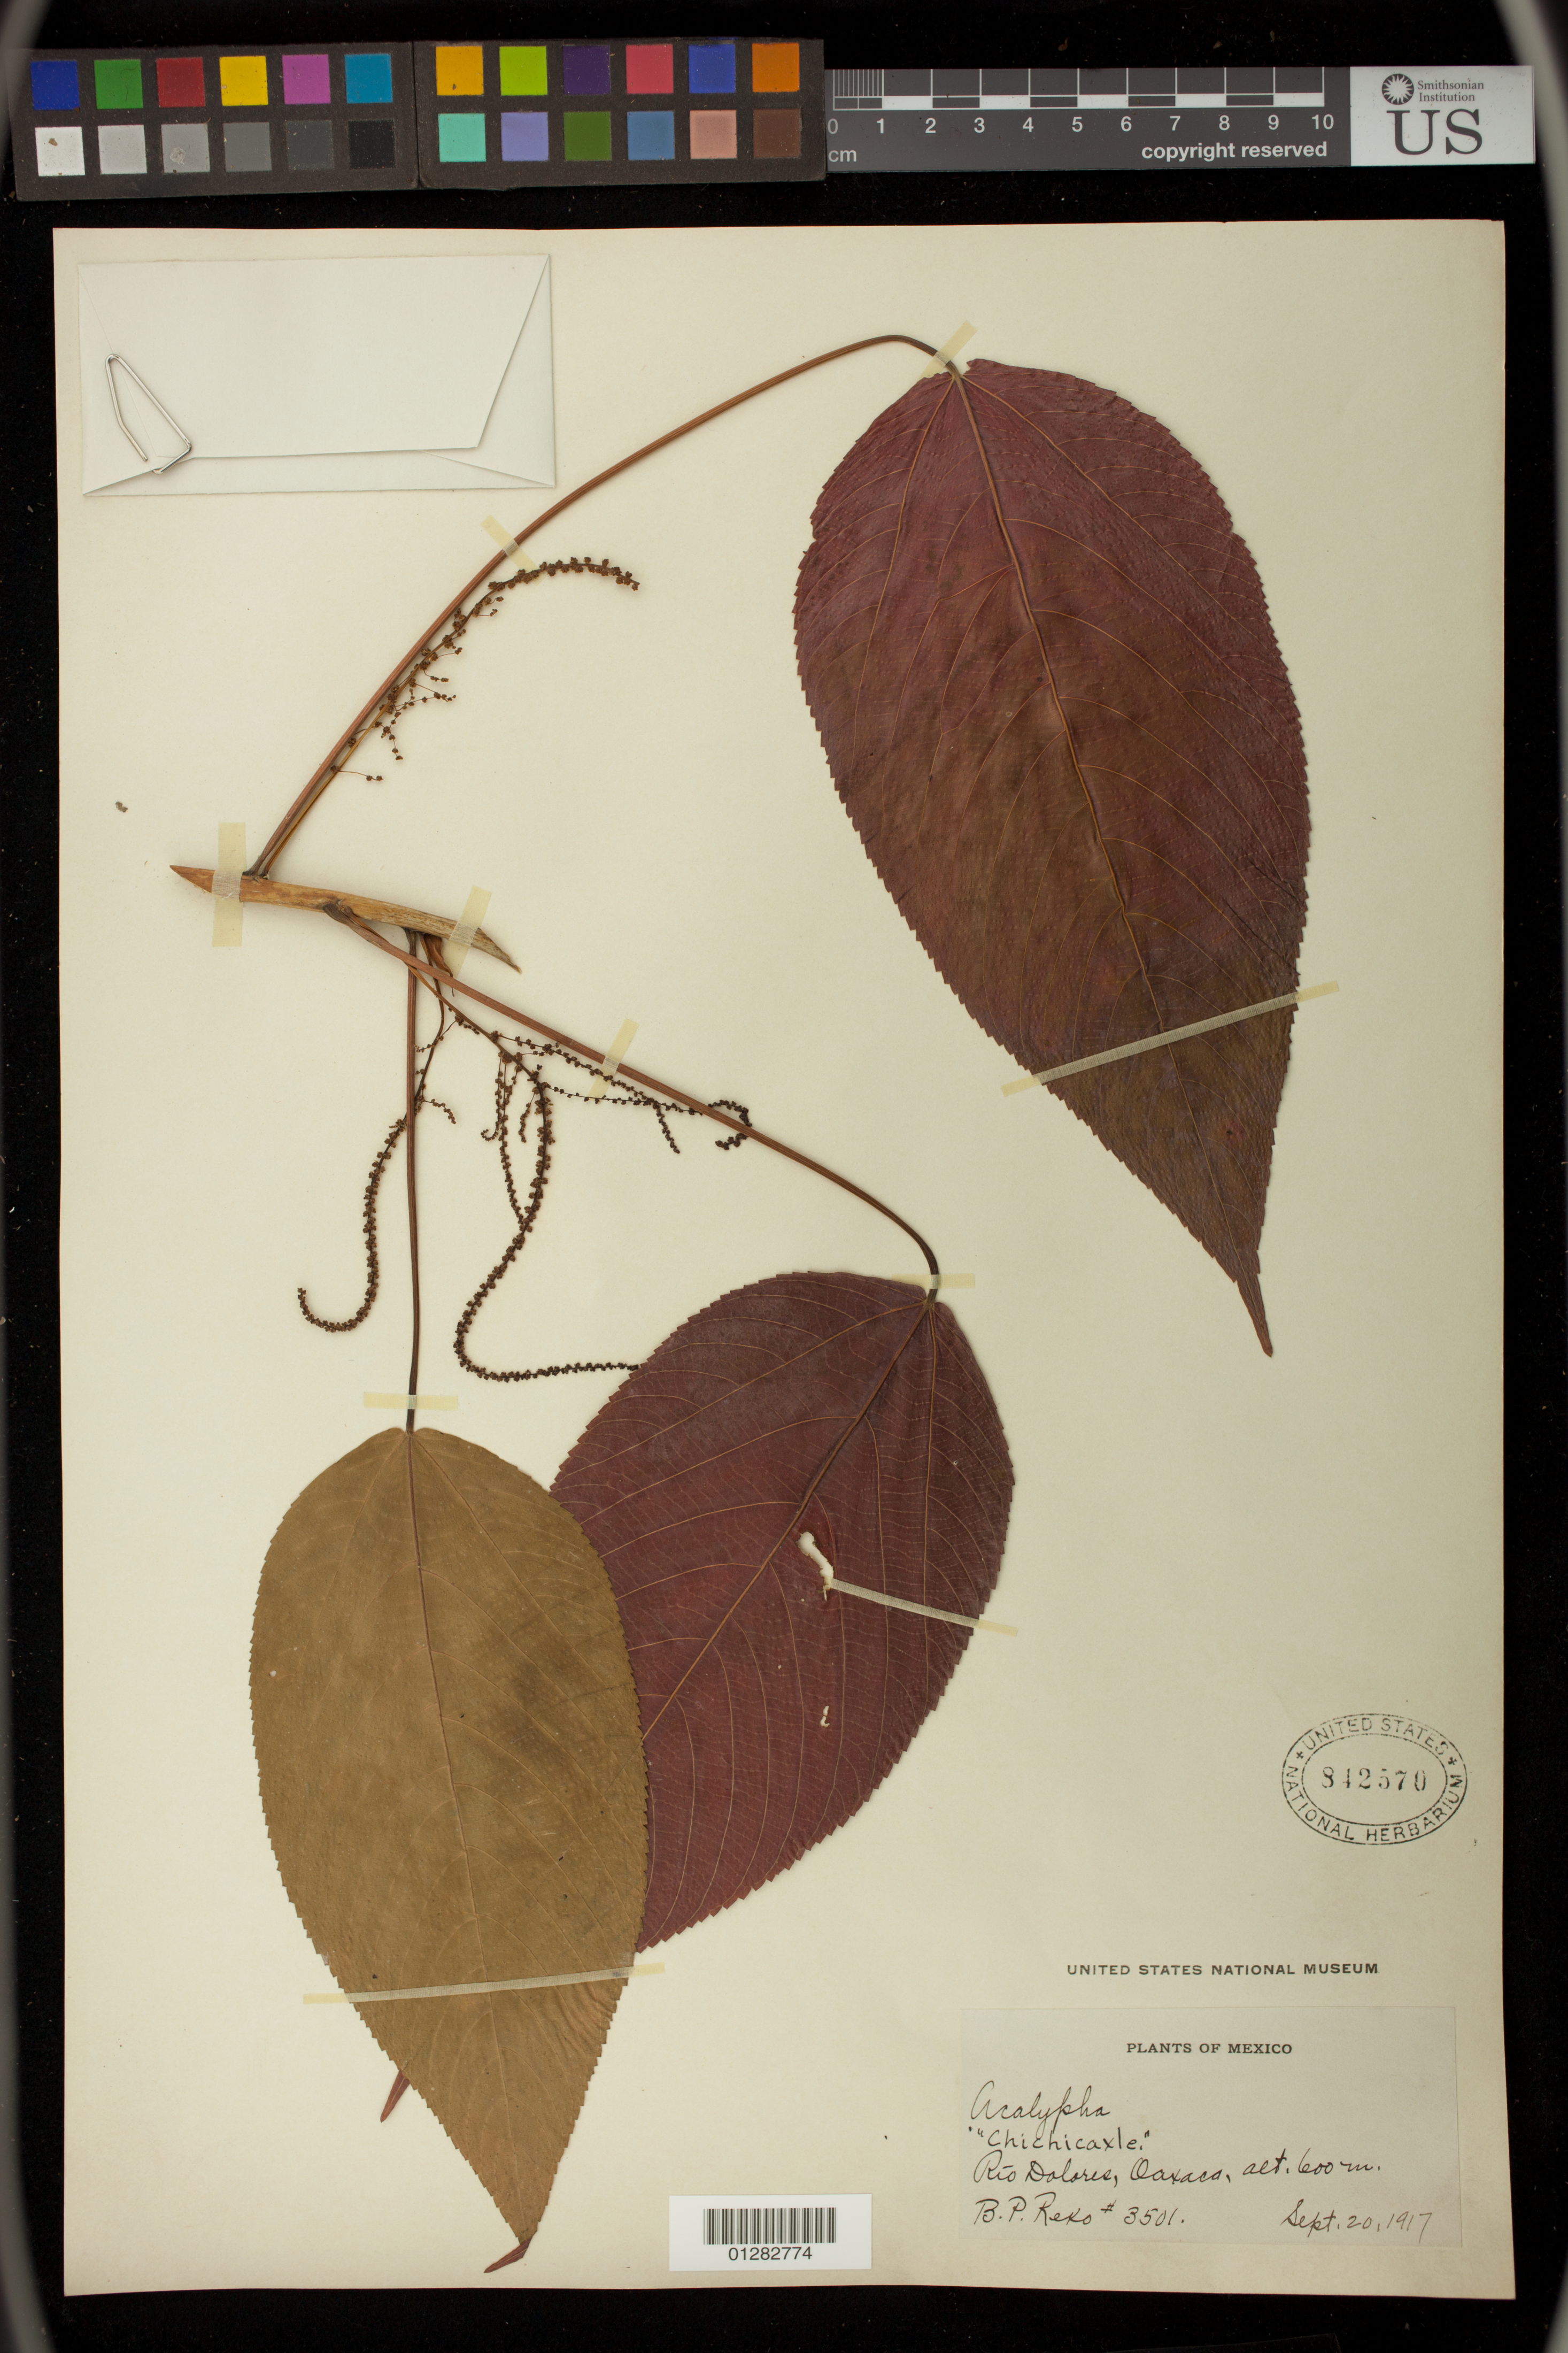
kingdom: Plantae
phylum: Tracheophyta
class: Magnoliopsida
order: Malpighiales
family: Euphorbiaceae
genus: Acalypha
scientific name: Acalypha sp.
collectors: B. P. Reko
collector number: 3501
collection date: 1917-09-20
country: Mexico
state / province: Oaxaca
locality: Rio Dolores, Oaxaco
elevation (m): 183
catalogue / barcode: US 842570